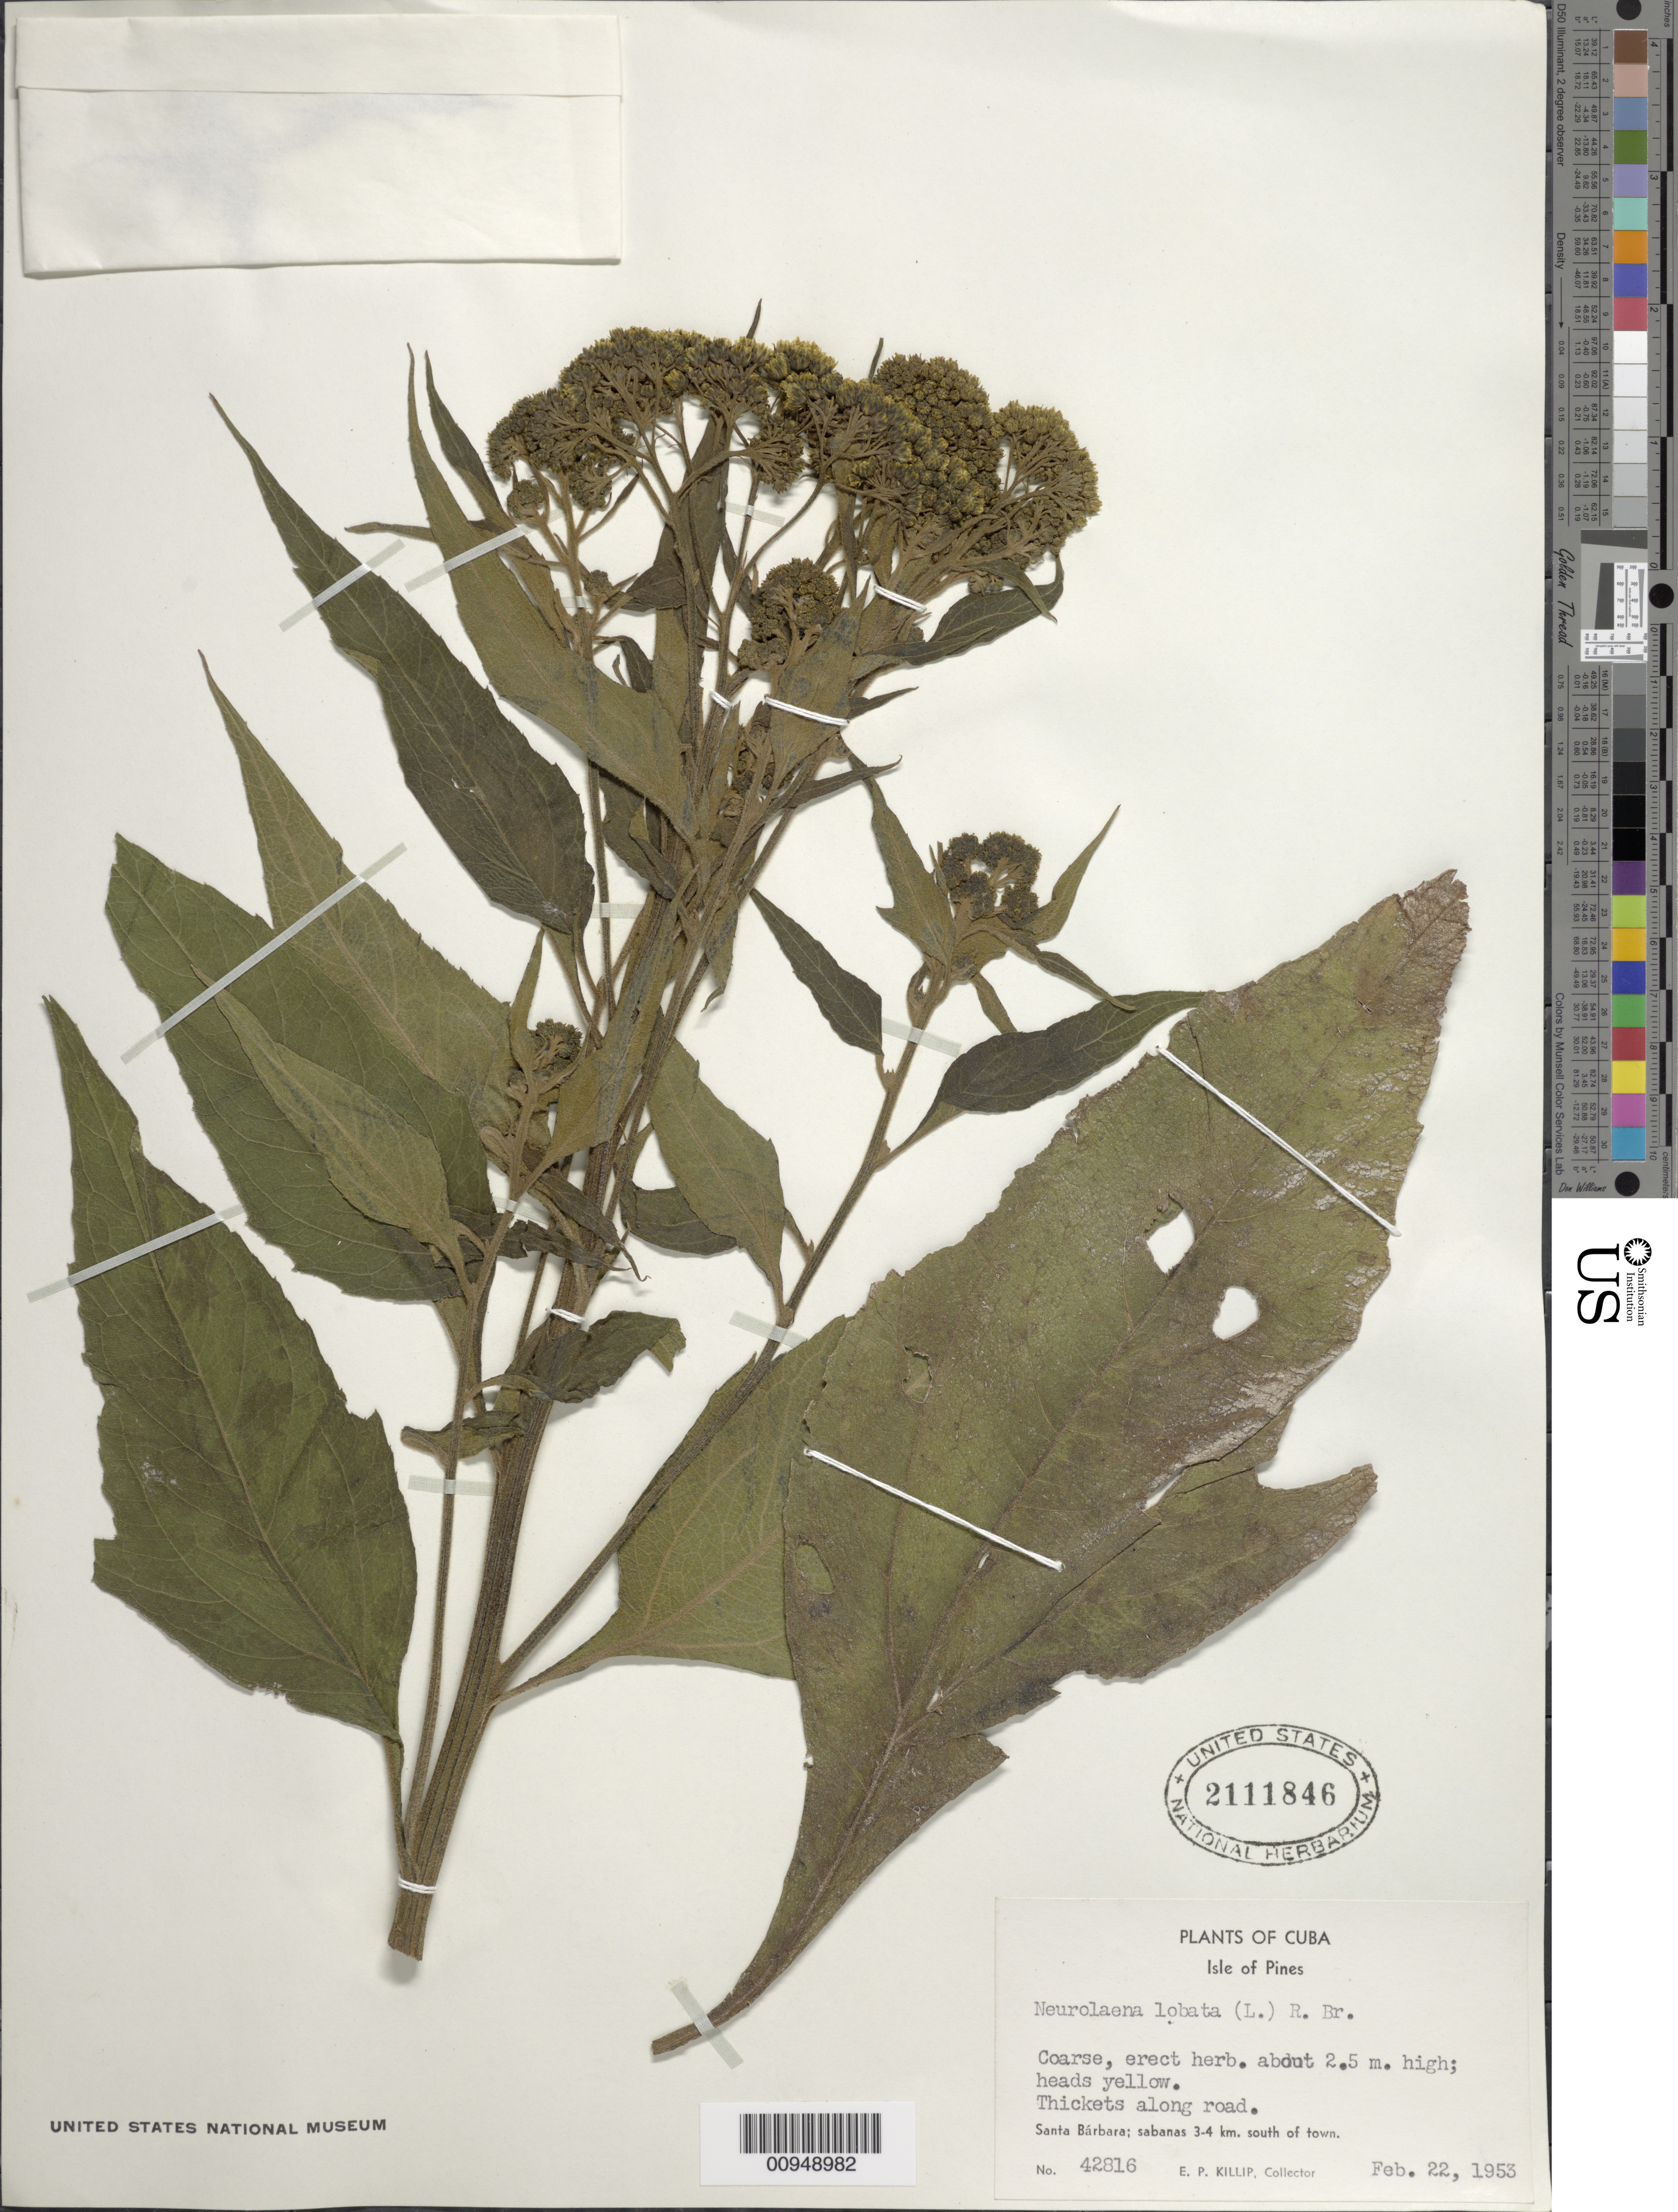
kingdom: Plantae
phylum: Tracheophyta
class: Magnoliopsida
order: Asterales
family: Asteraceae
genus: Neurolaena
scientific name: Neurolaena lobata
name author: (L.) R. Br. ex Cass.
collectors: E. P. Killip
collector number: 42816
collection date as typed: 22 Feb 1953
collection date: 1953-02-22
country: Cuba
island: Isla de la Juventud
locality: Isle of Pines, Santa Bárbara, sabanas 3-4 km S of town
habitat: Thickets along road in sabanas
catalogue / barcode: US 2111846